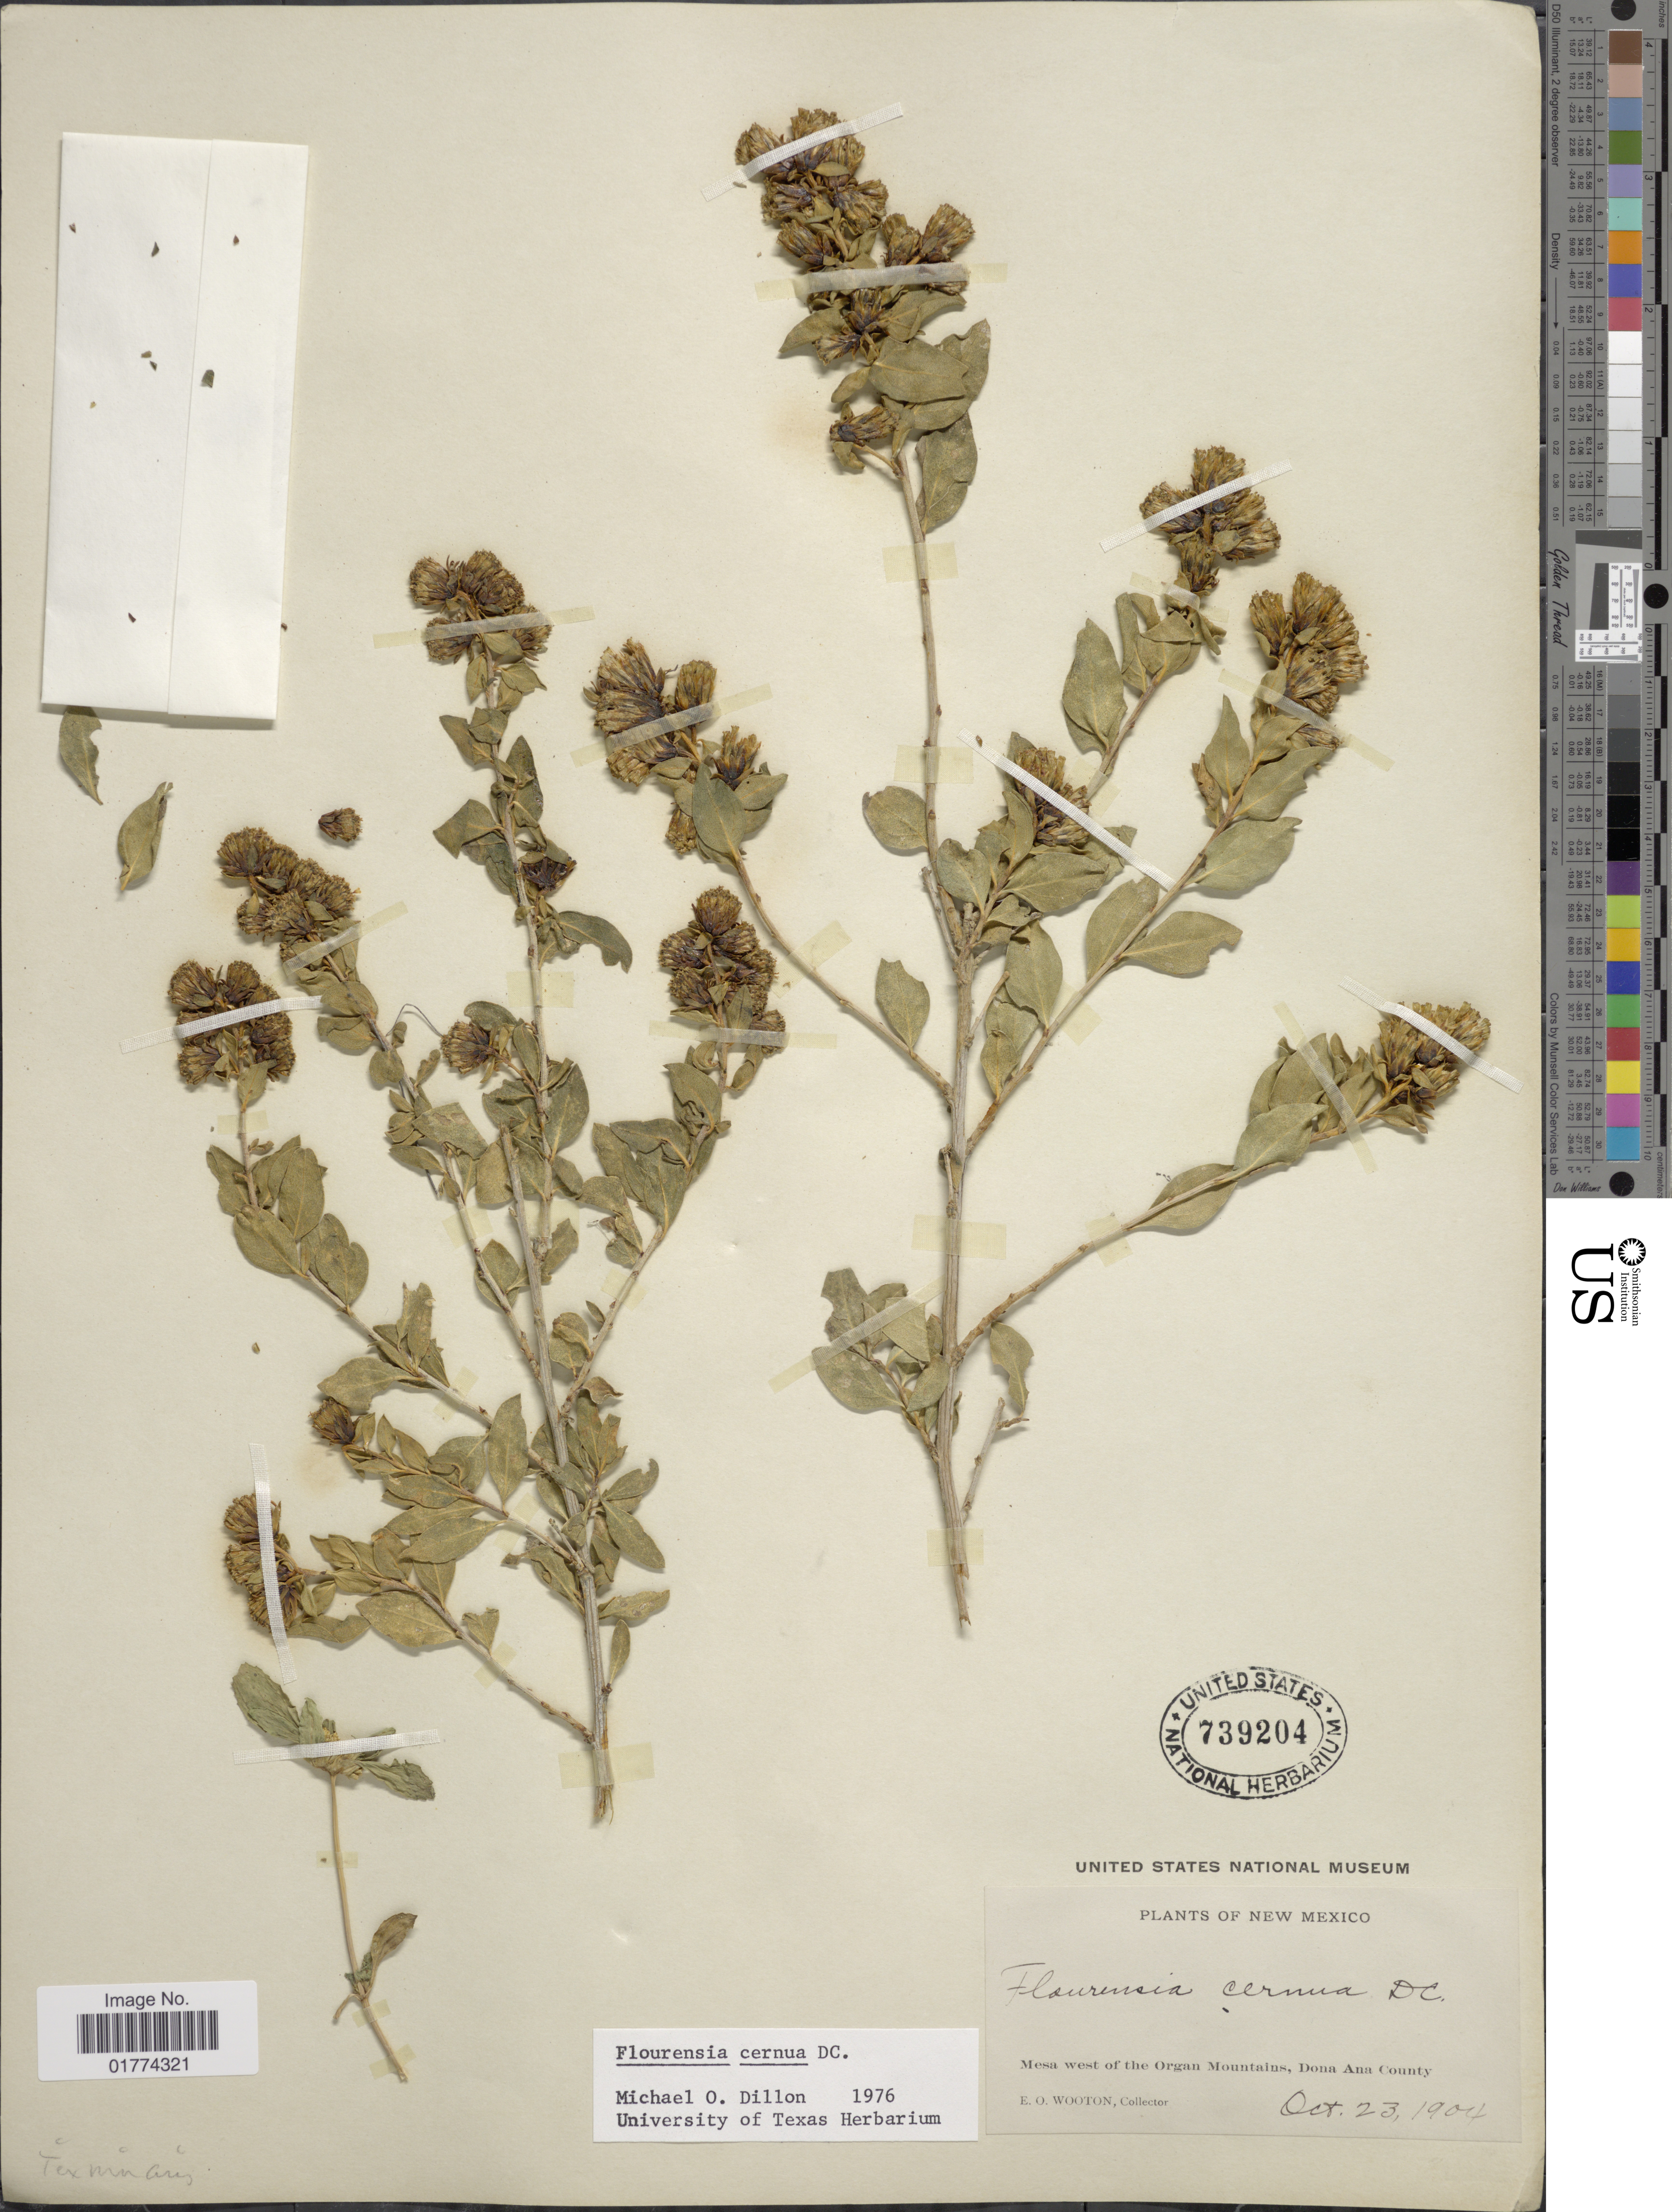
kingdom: Plantae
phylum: Tracheophyta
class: Magnoliopsida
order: Asterales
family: Asteraceae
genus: Flourensia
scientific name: Flourensia cernua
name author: DC.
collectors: E. O. Wooton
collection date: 1904-10-23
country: United States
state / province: New Mexico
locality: Mesa West of the Organ Mountains, Dona Ana County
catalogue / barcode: US 739204